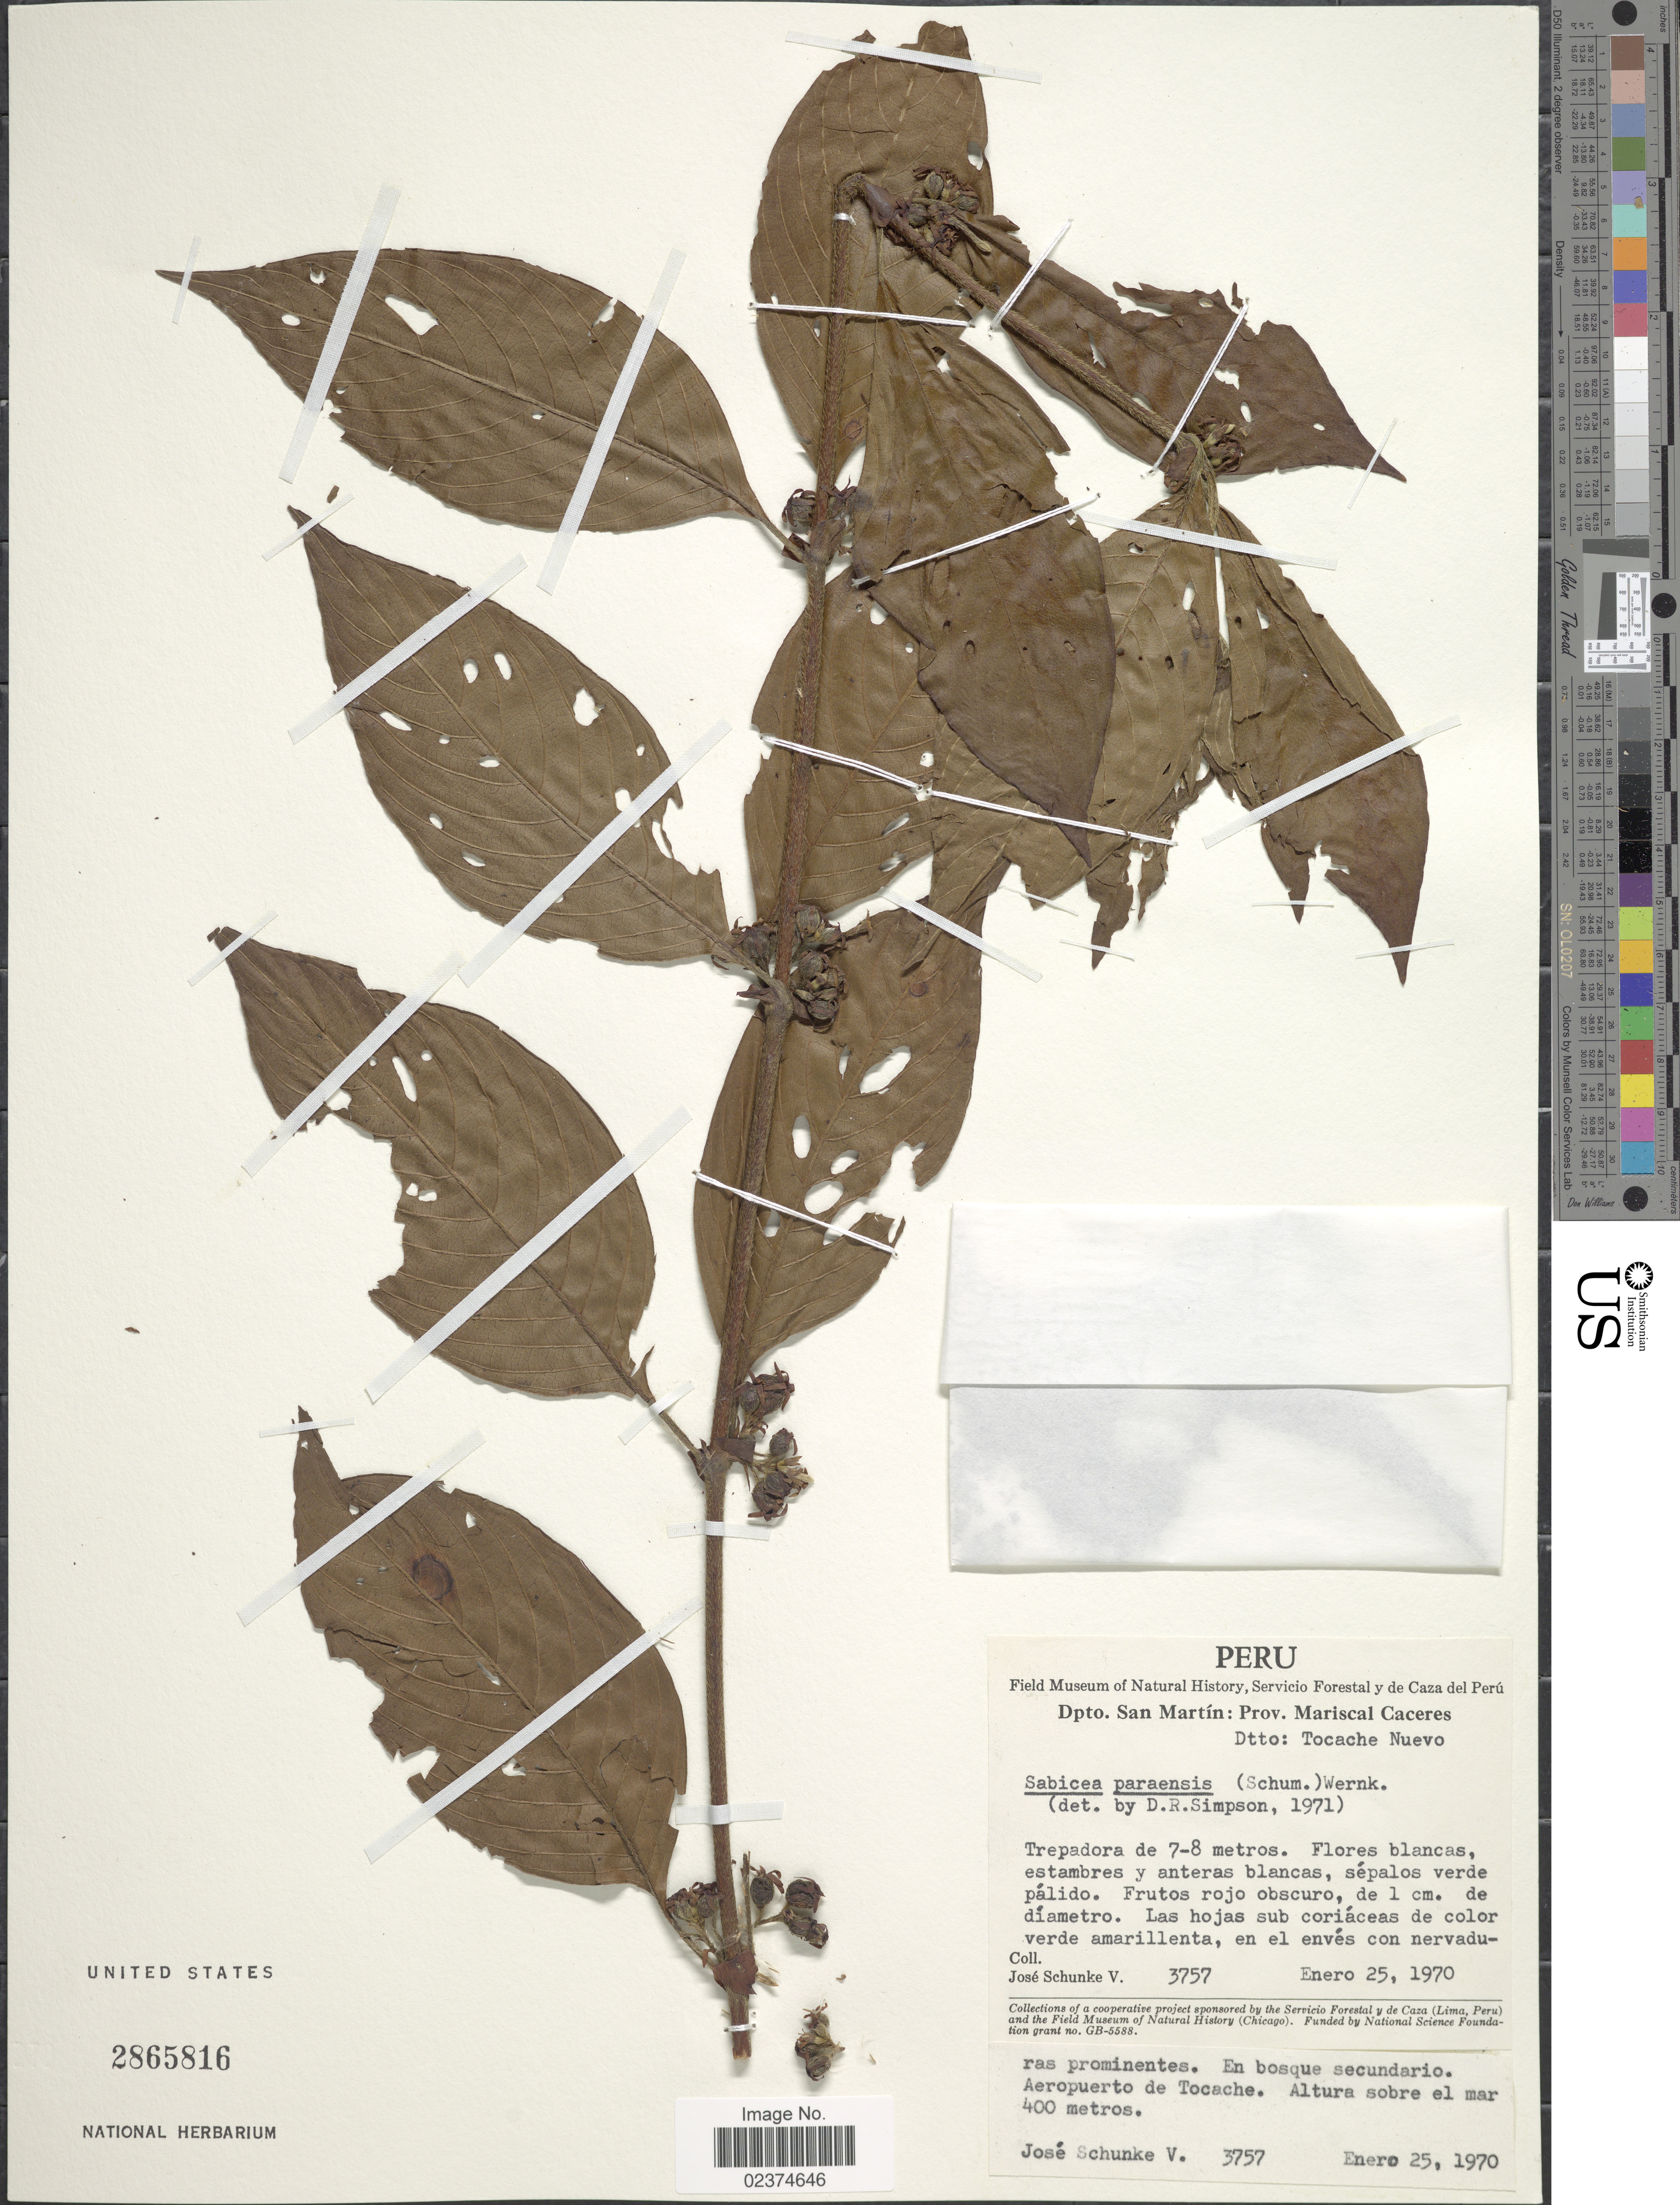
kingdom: Plantae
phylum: Tracheophyta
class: Magnoliopsida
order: Gentianales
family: Rubiaceae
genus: Sabicea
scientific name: Sabicea paraensis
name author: (K. Schum.) Wernham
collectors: J. Schunke Vigo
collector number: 3757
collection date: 1970-01-25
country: Peru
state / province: San Martín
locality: Prov. Mariscal Caceres, Dtto: Tocache Nuevo, en bosque secundario, Aeropuerto de Tocache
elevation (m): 400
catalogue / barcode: US 2865816